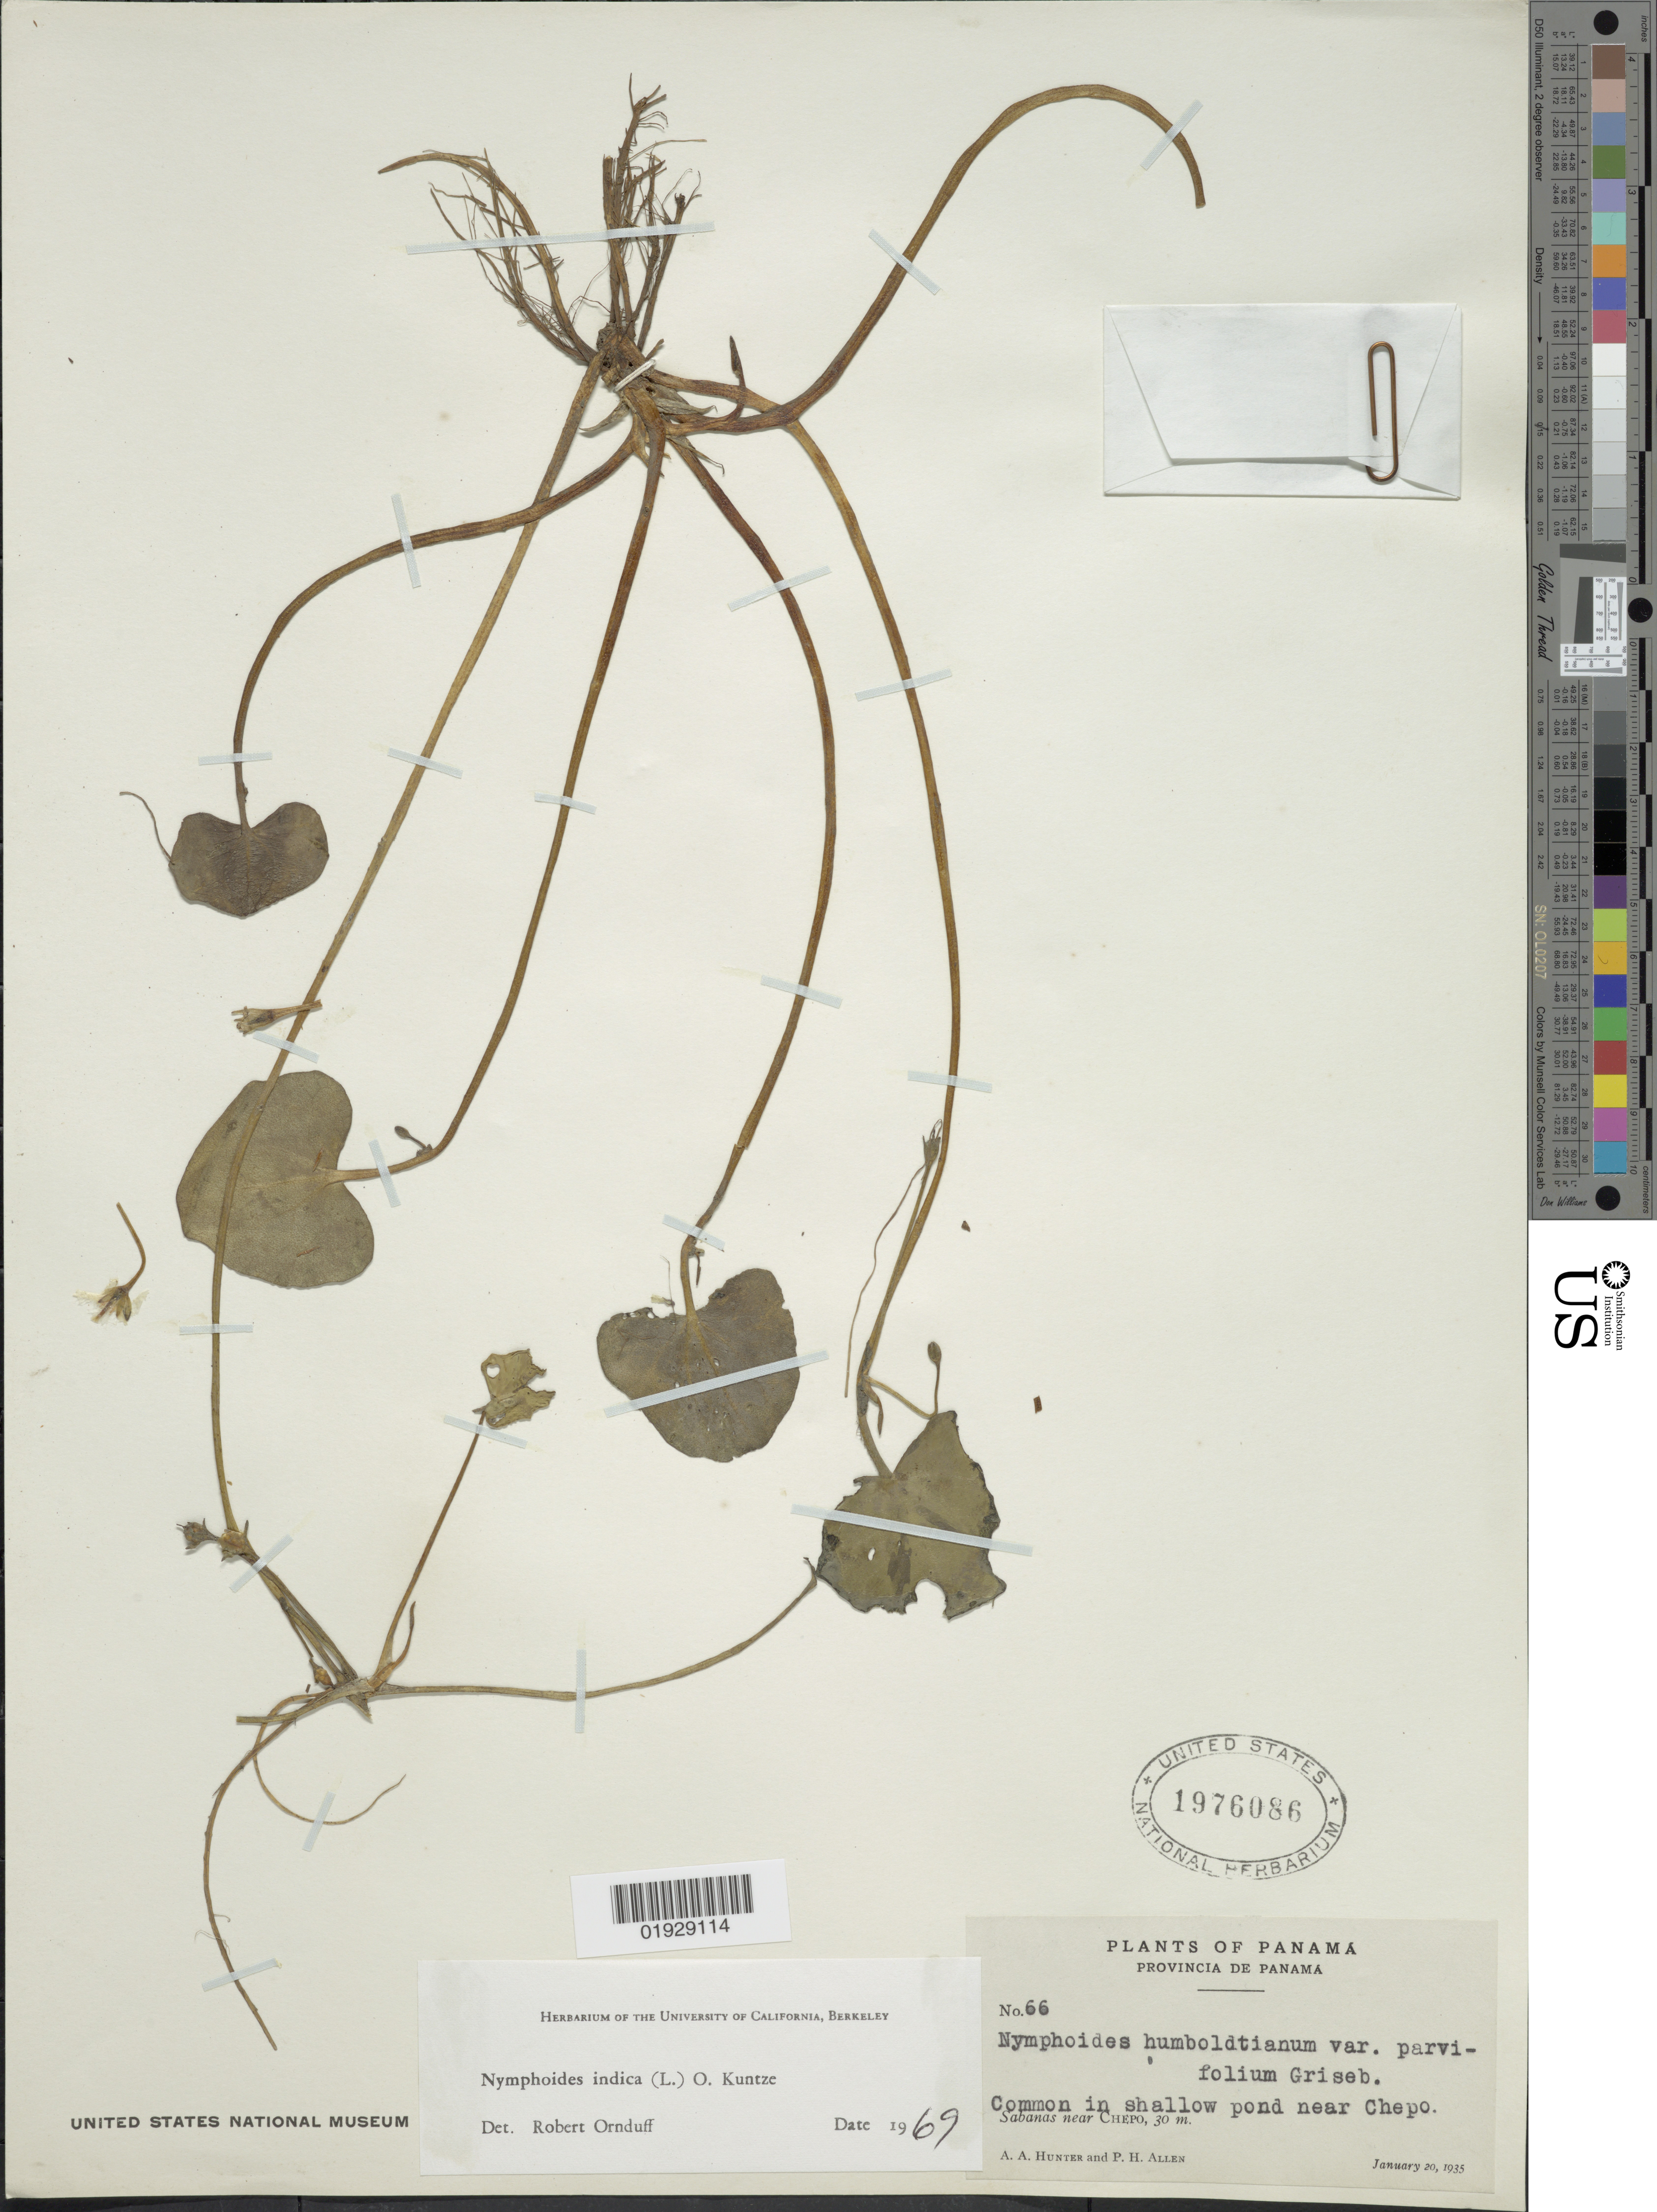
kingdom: Plantae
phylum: Tracheophyta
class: Magnoliopsida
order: Asterales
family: Menyanthaceae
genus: Nymphoides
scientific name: Nymphoides indica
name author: (L.) Kuntze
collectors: A. Hunter & P. H. Allen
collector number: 66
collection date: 1935-01-20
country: Panama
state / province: Panamá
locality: Provincia de Panamá. Common in shallow pond near Chepo. Sabanas near Chepo.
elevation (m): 30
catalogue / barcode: US 1976086